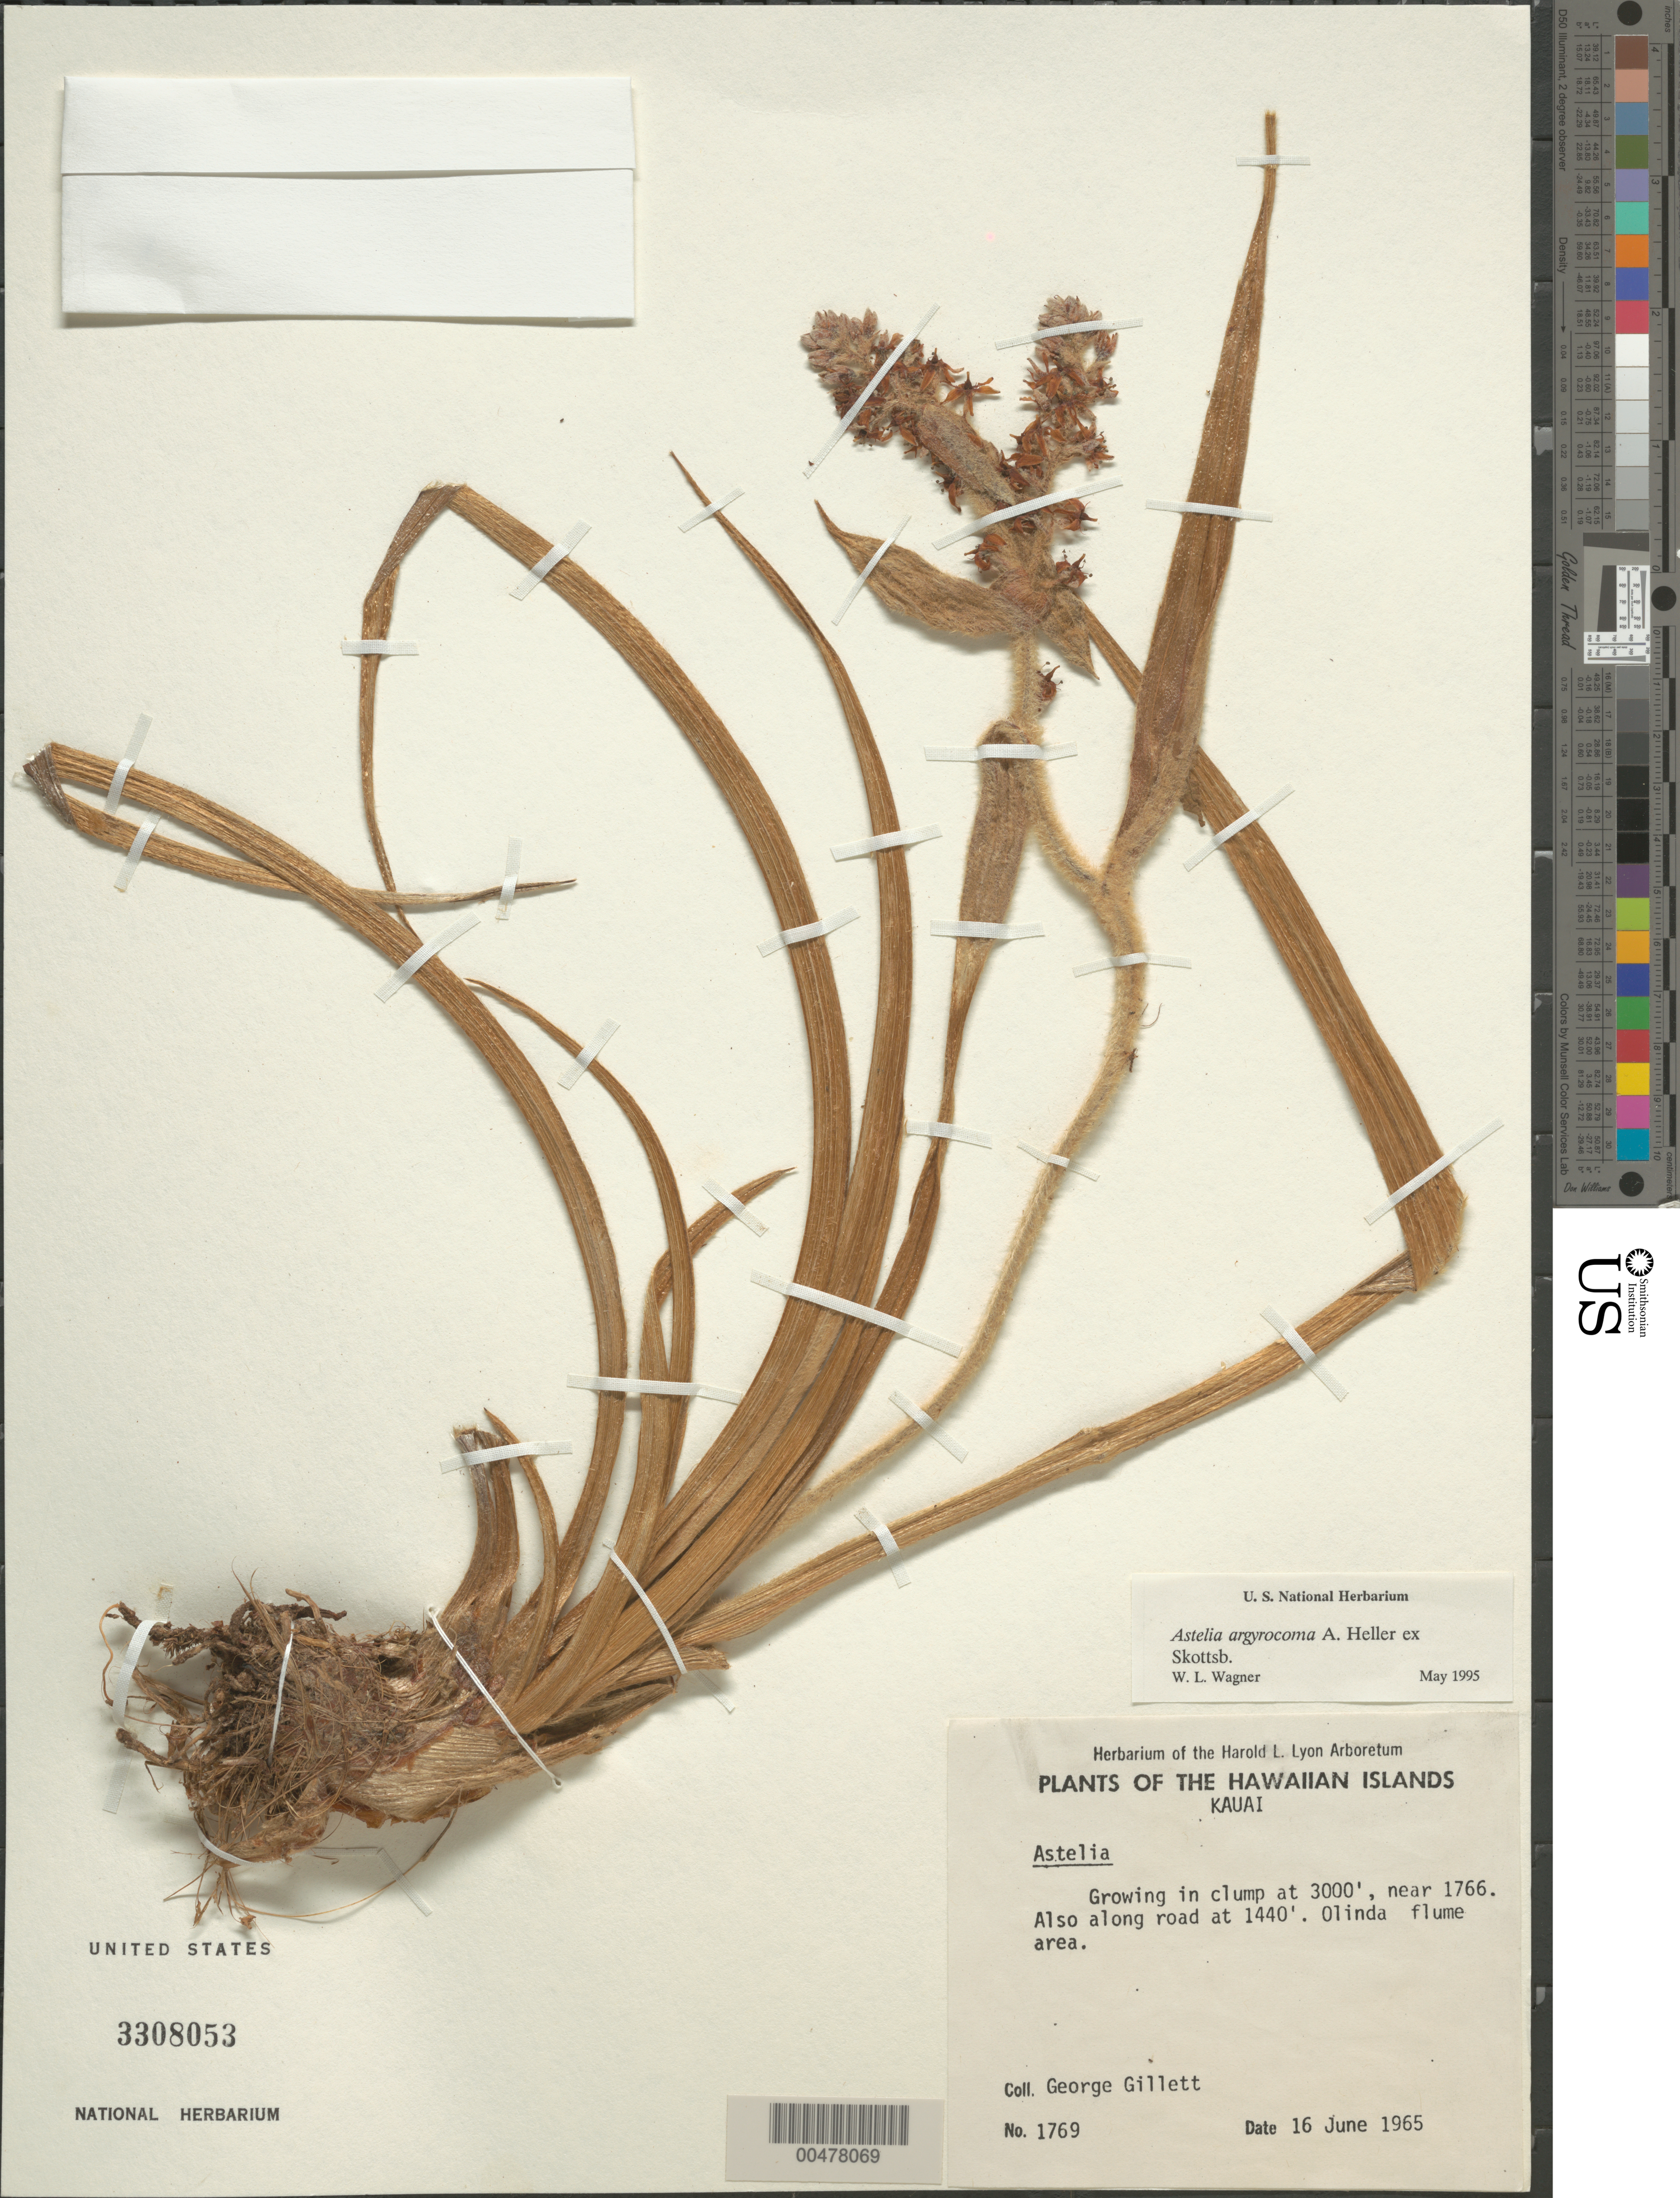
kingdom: Plantae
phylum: Tracheophyta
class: Liliopsida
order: Asparagales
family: Asteliaceae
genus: Astelia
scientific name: Astelia argyrocoma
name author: A. Heller ex Skottsb.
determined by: Wagner, W. L., (BOT), Smithsonian Institution - National Museum of Natural History (UNITED STATES)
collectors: G. Gillett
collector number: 1769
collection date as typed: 16 Jun 1965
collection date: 1965-06-16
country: United States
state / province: Hawaii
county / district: Honolulu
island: Oahu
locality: Olinda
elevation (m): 439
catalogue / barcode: US 3308053